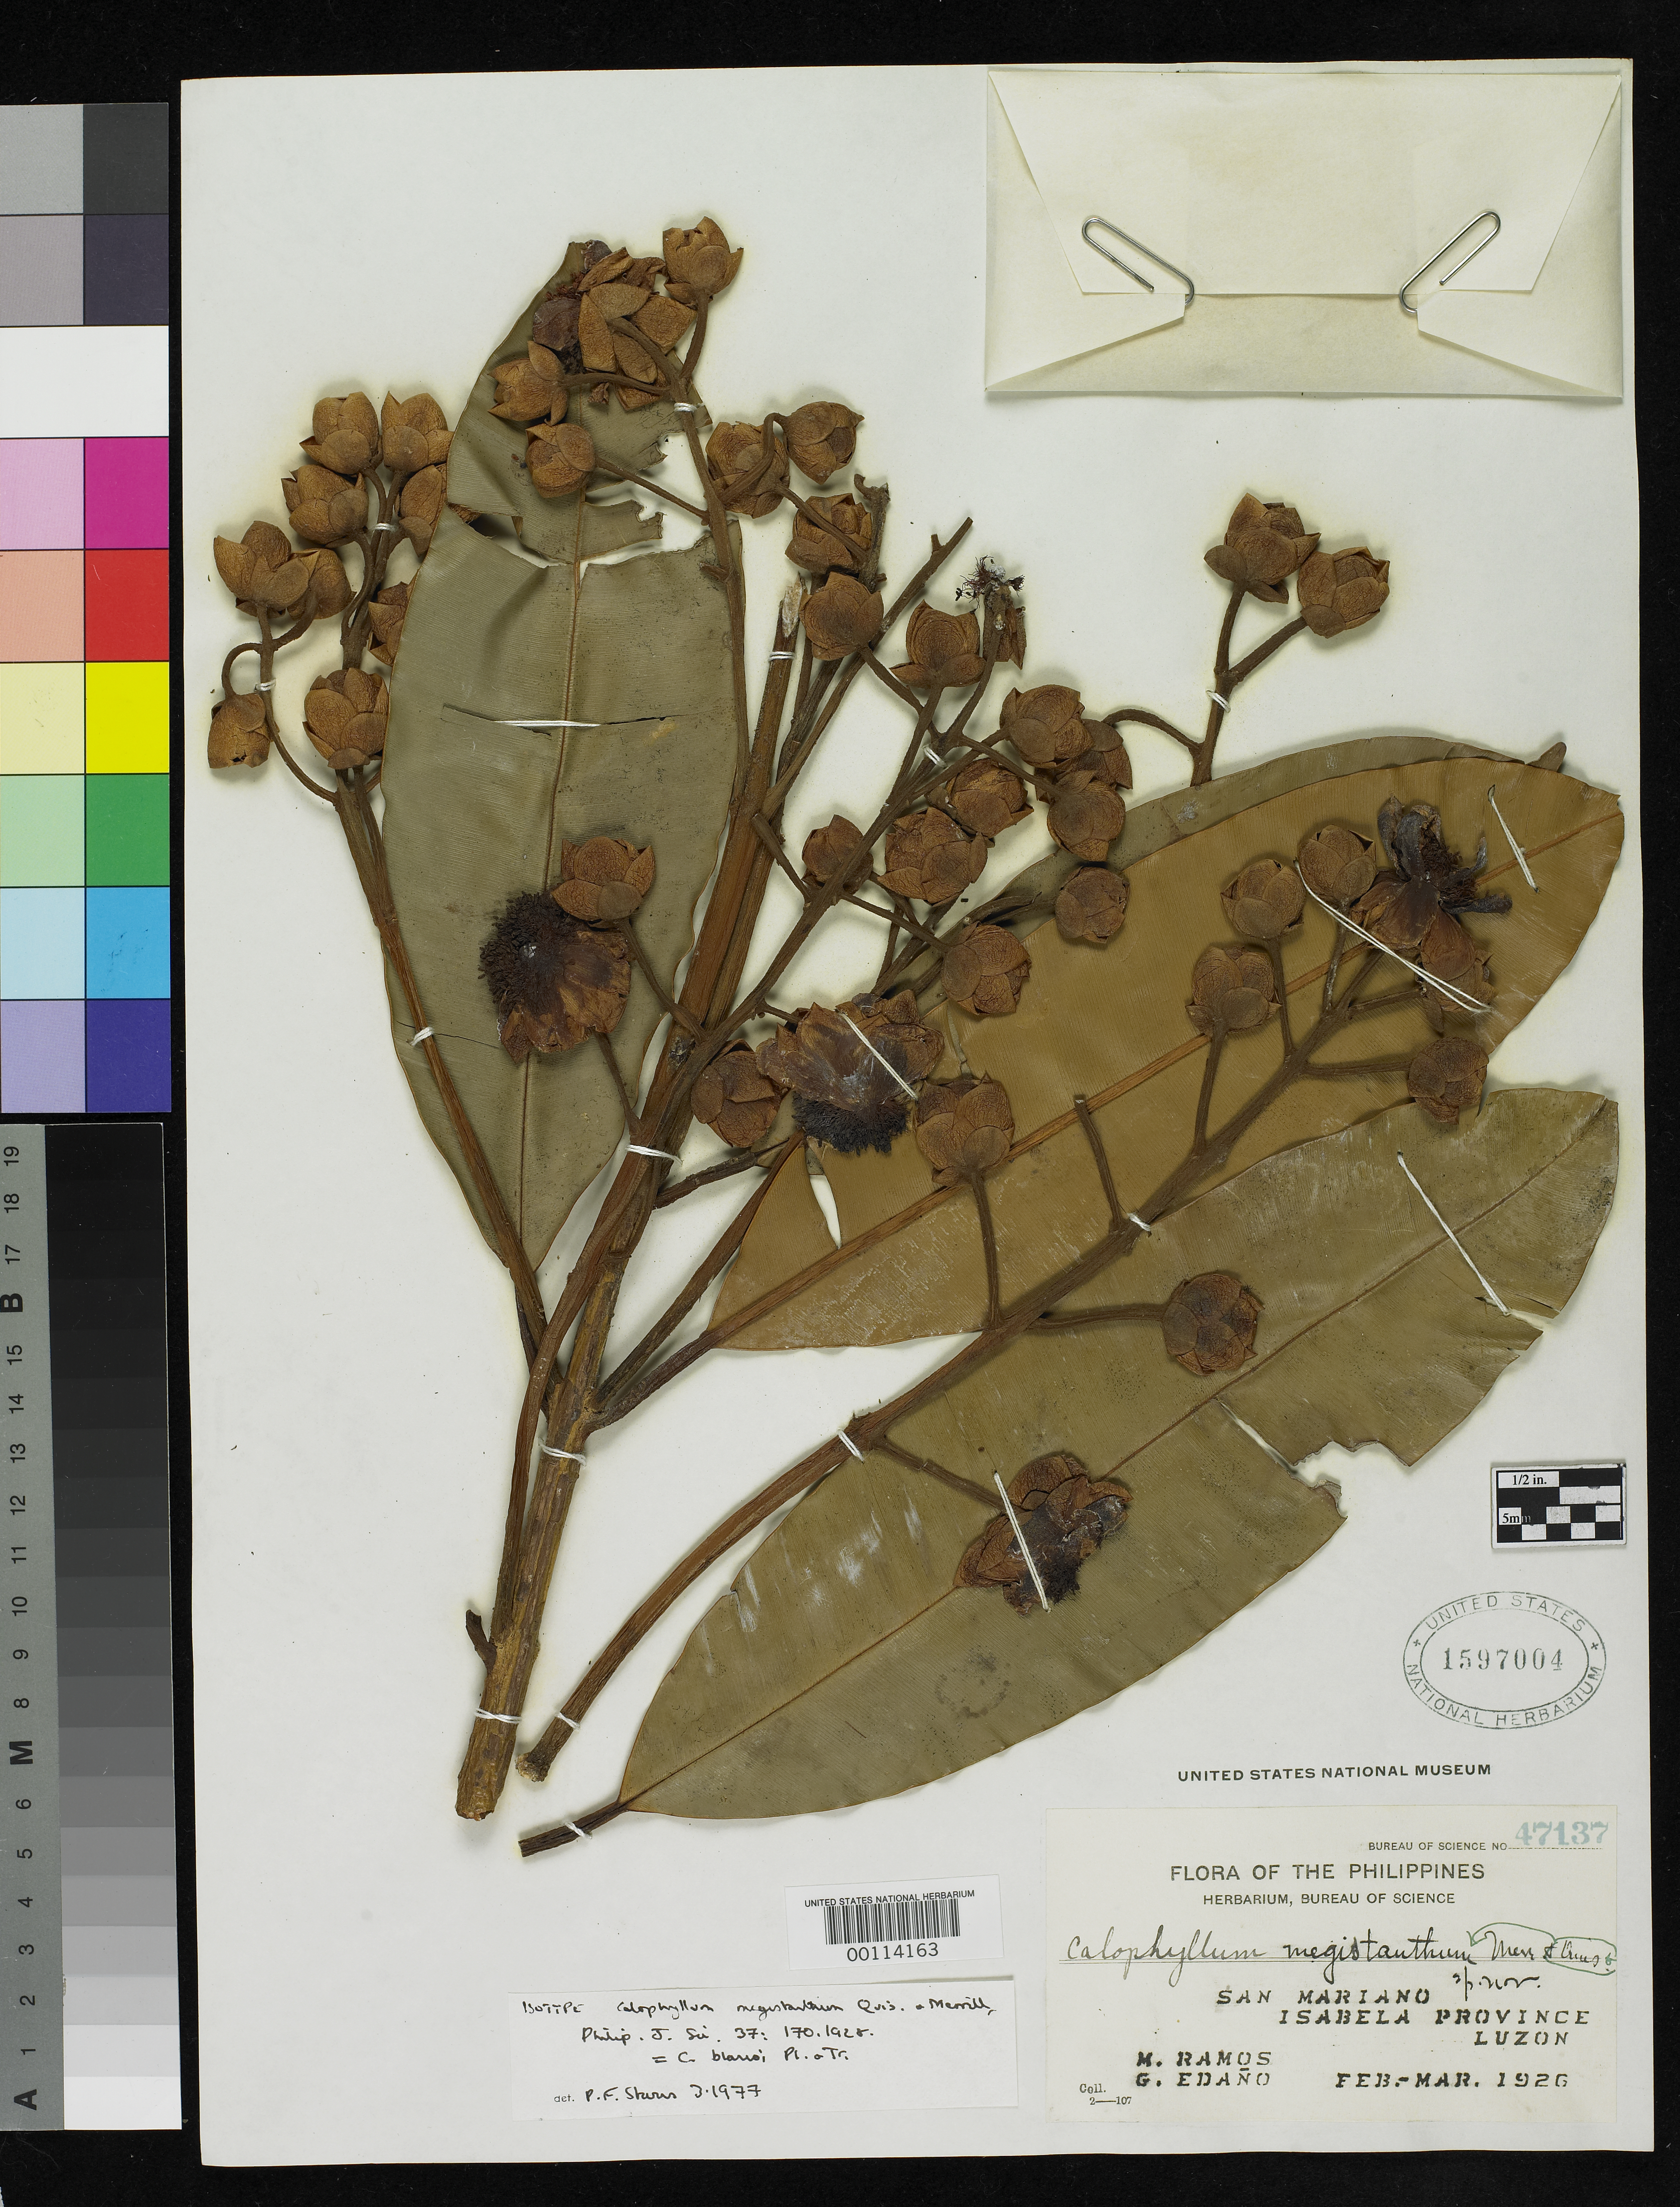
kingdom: Plantae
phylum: Tracheophyta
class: Magnoliopsida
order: Malpighiales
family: Calophyllaceae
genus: Calophyllum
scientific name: Calophyllum megistanthum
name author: Quisumb. & Merr.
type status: Isotype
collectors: M. Ramos & G. E. Edaño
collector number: Bur. Sci. 47137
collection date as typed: Mar 1926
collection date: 1926-03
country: Philippines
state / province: Cagayan Valley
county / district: Isabela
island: Luzon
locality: San Mariano.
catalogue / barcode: US 1597004